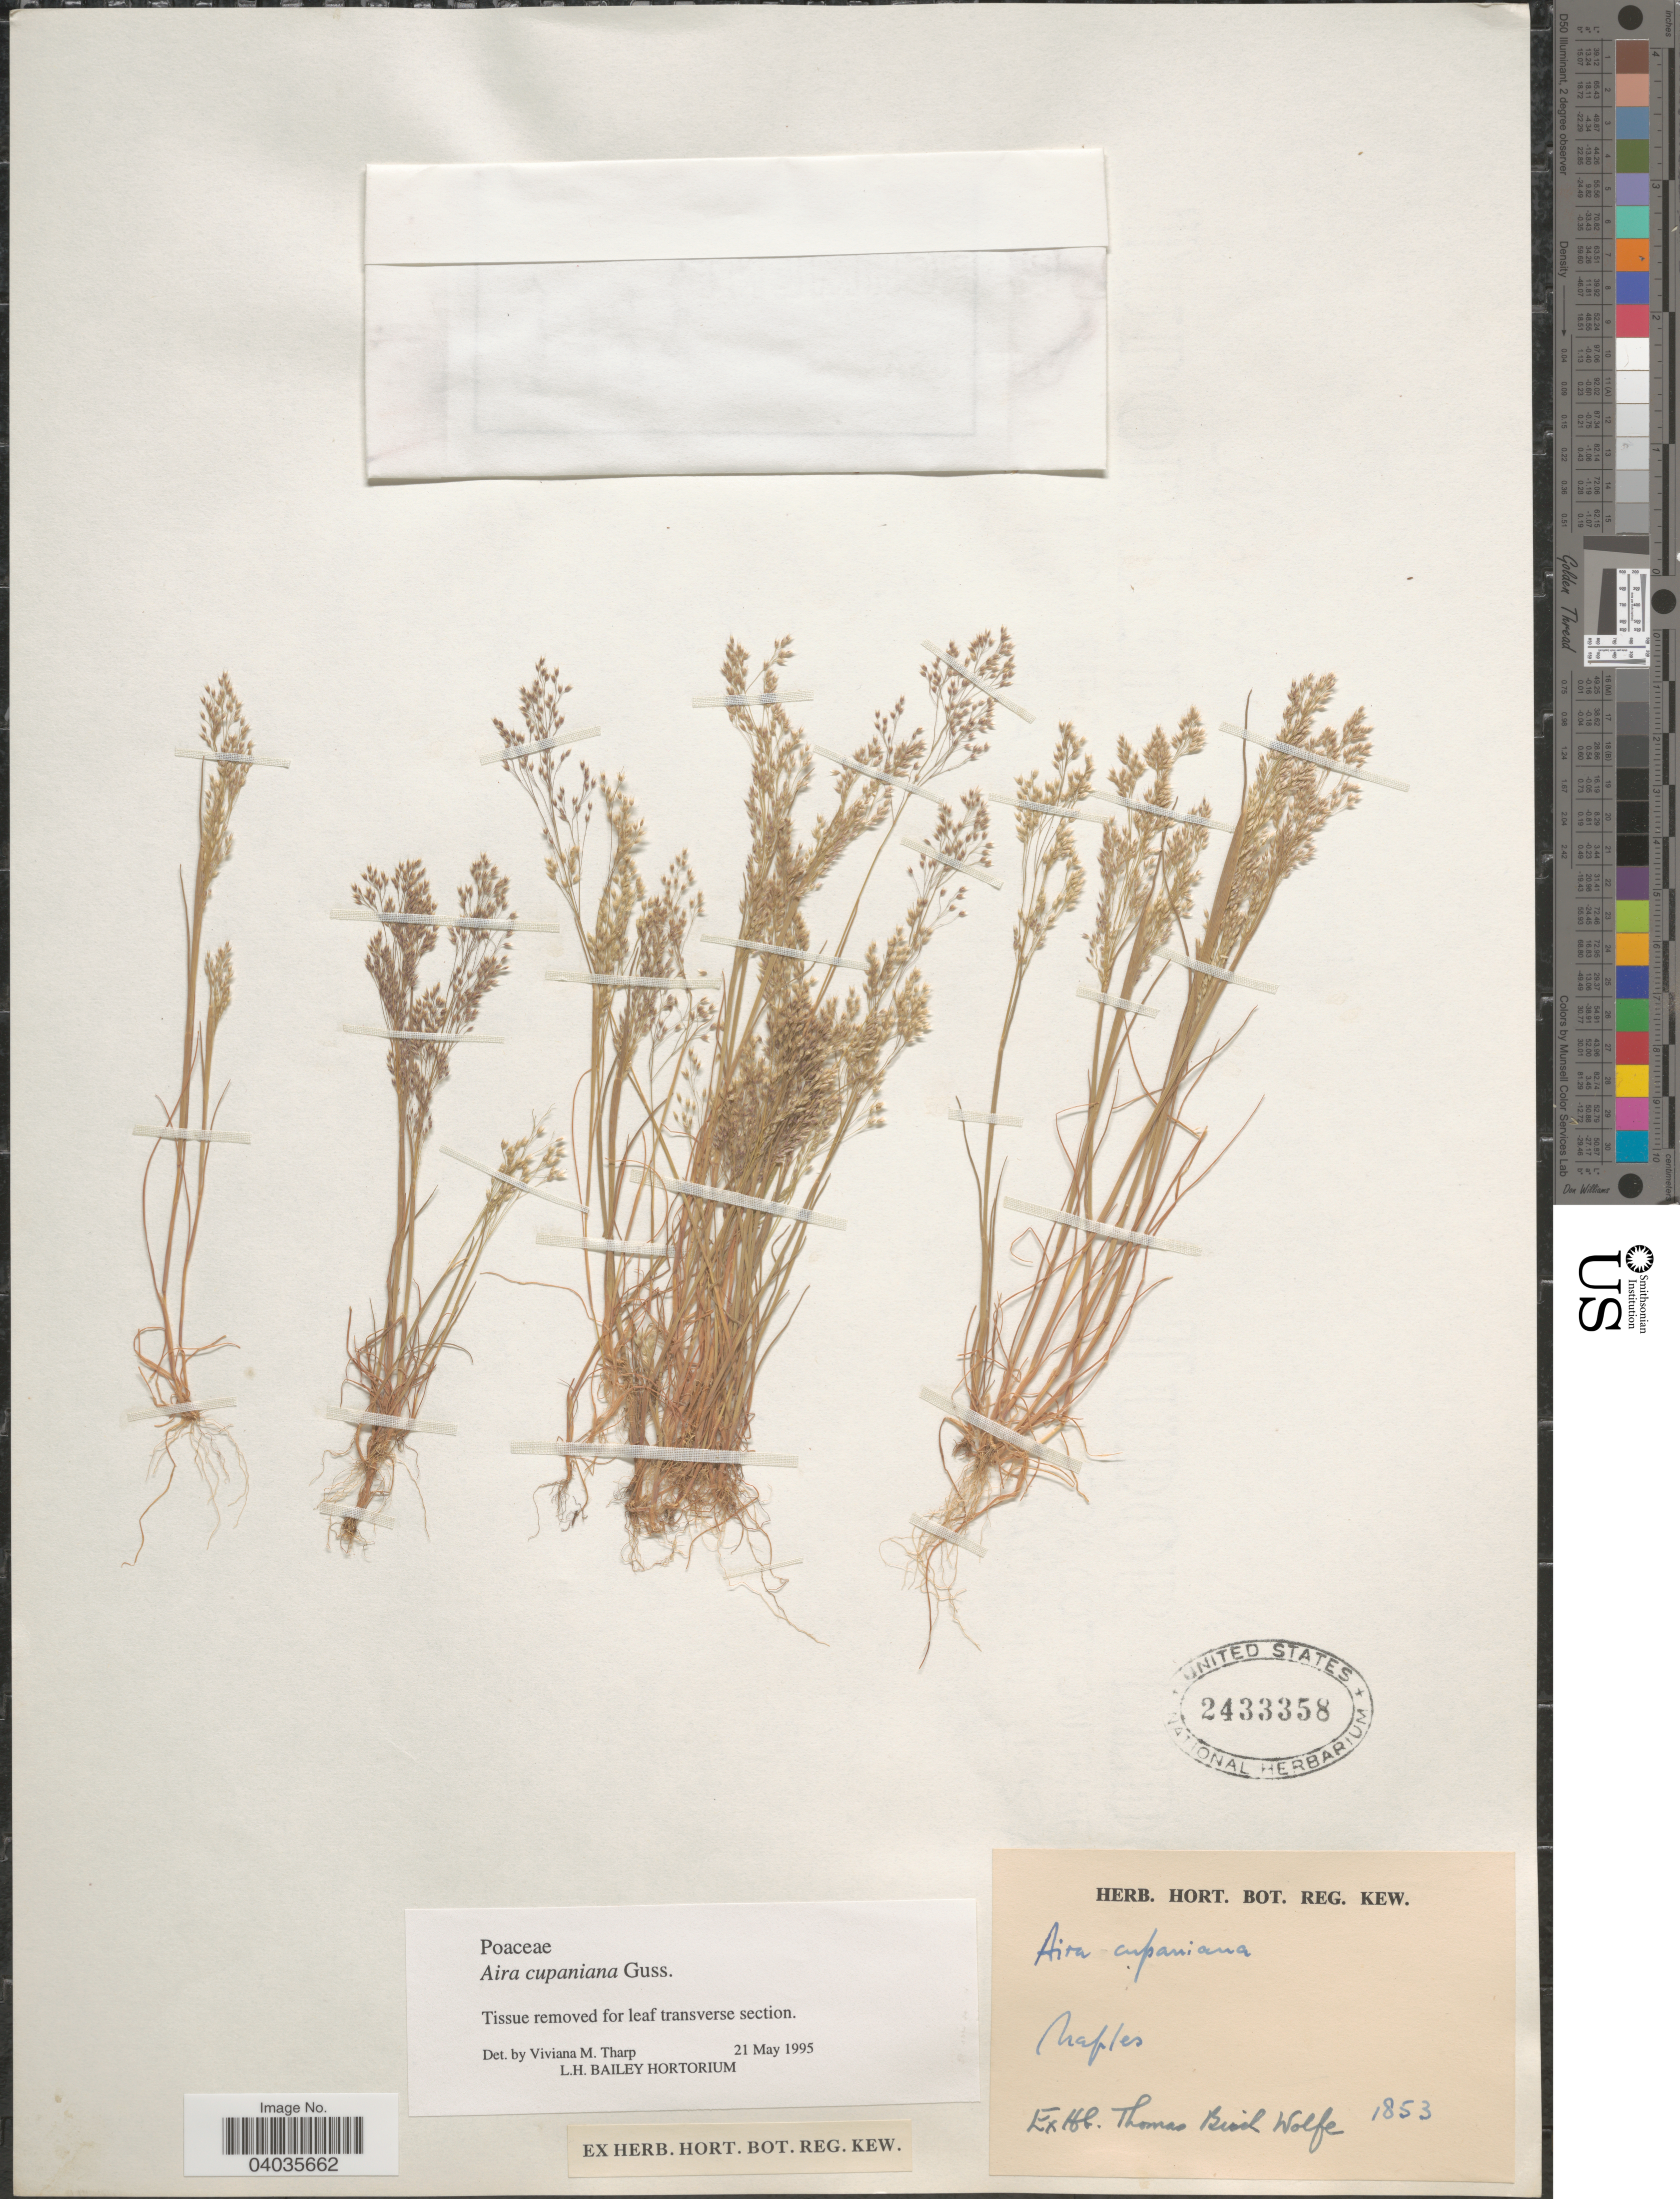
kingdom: Plantae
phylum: Tracheophyta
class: Liliopsida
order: Poales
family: Poaceae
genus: Aira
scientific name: Aira cupaniana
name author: Gussone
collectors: Ex herb. Thomas Birch Wolfe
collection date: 1853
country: Italy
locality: Naples.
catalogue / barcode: US 2433358